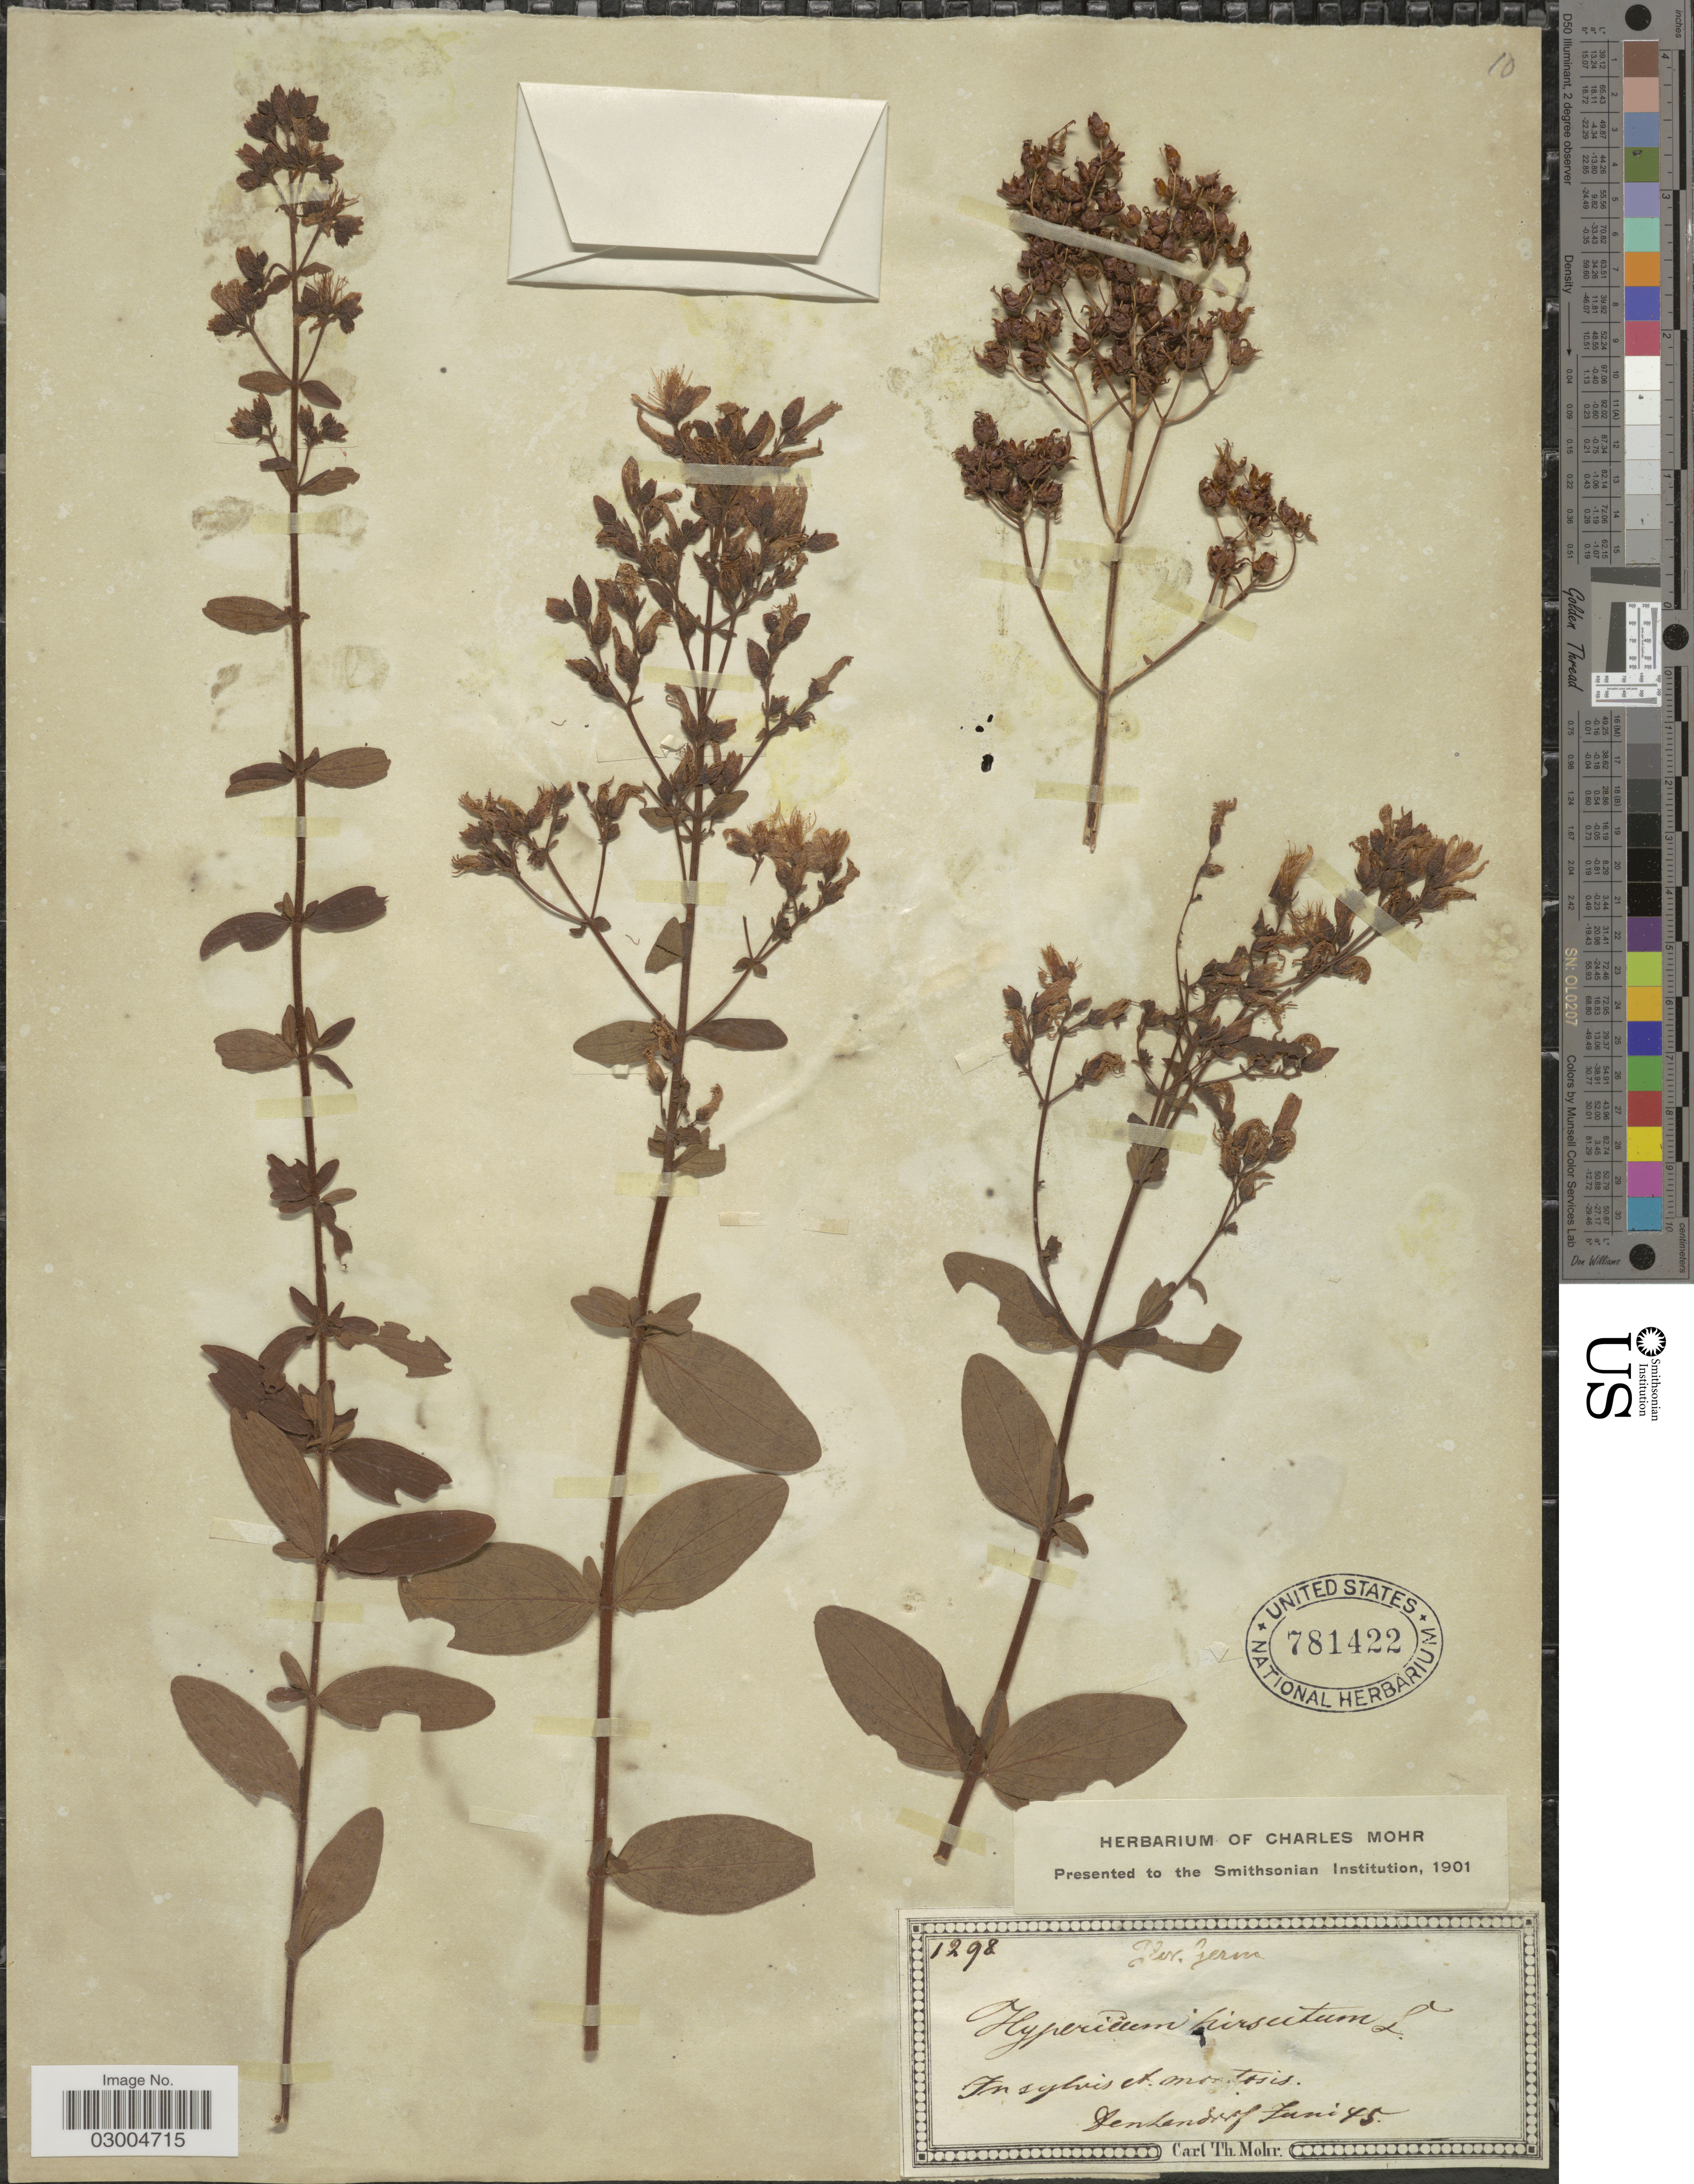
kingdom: Plantae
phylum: Tracheophyta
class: Magnoliopsida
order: Malpighiales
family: Hypericaceae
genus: Hypericum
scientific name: Hypericum hirsutum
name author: L.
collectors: Denkendorf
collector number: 1298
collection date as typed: Transcribed d/m/y: /6/45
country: Germany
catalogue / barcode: US 781422